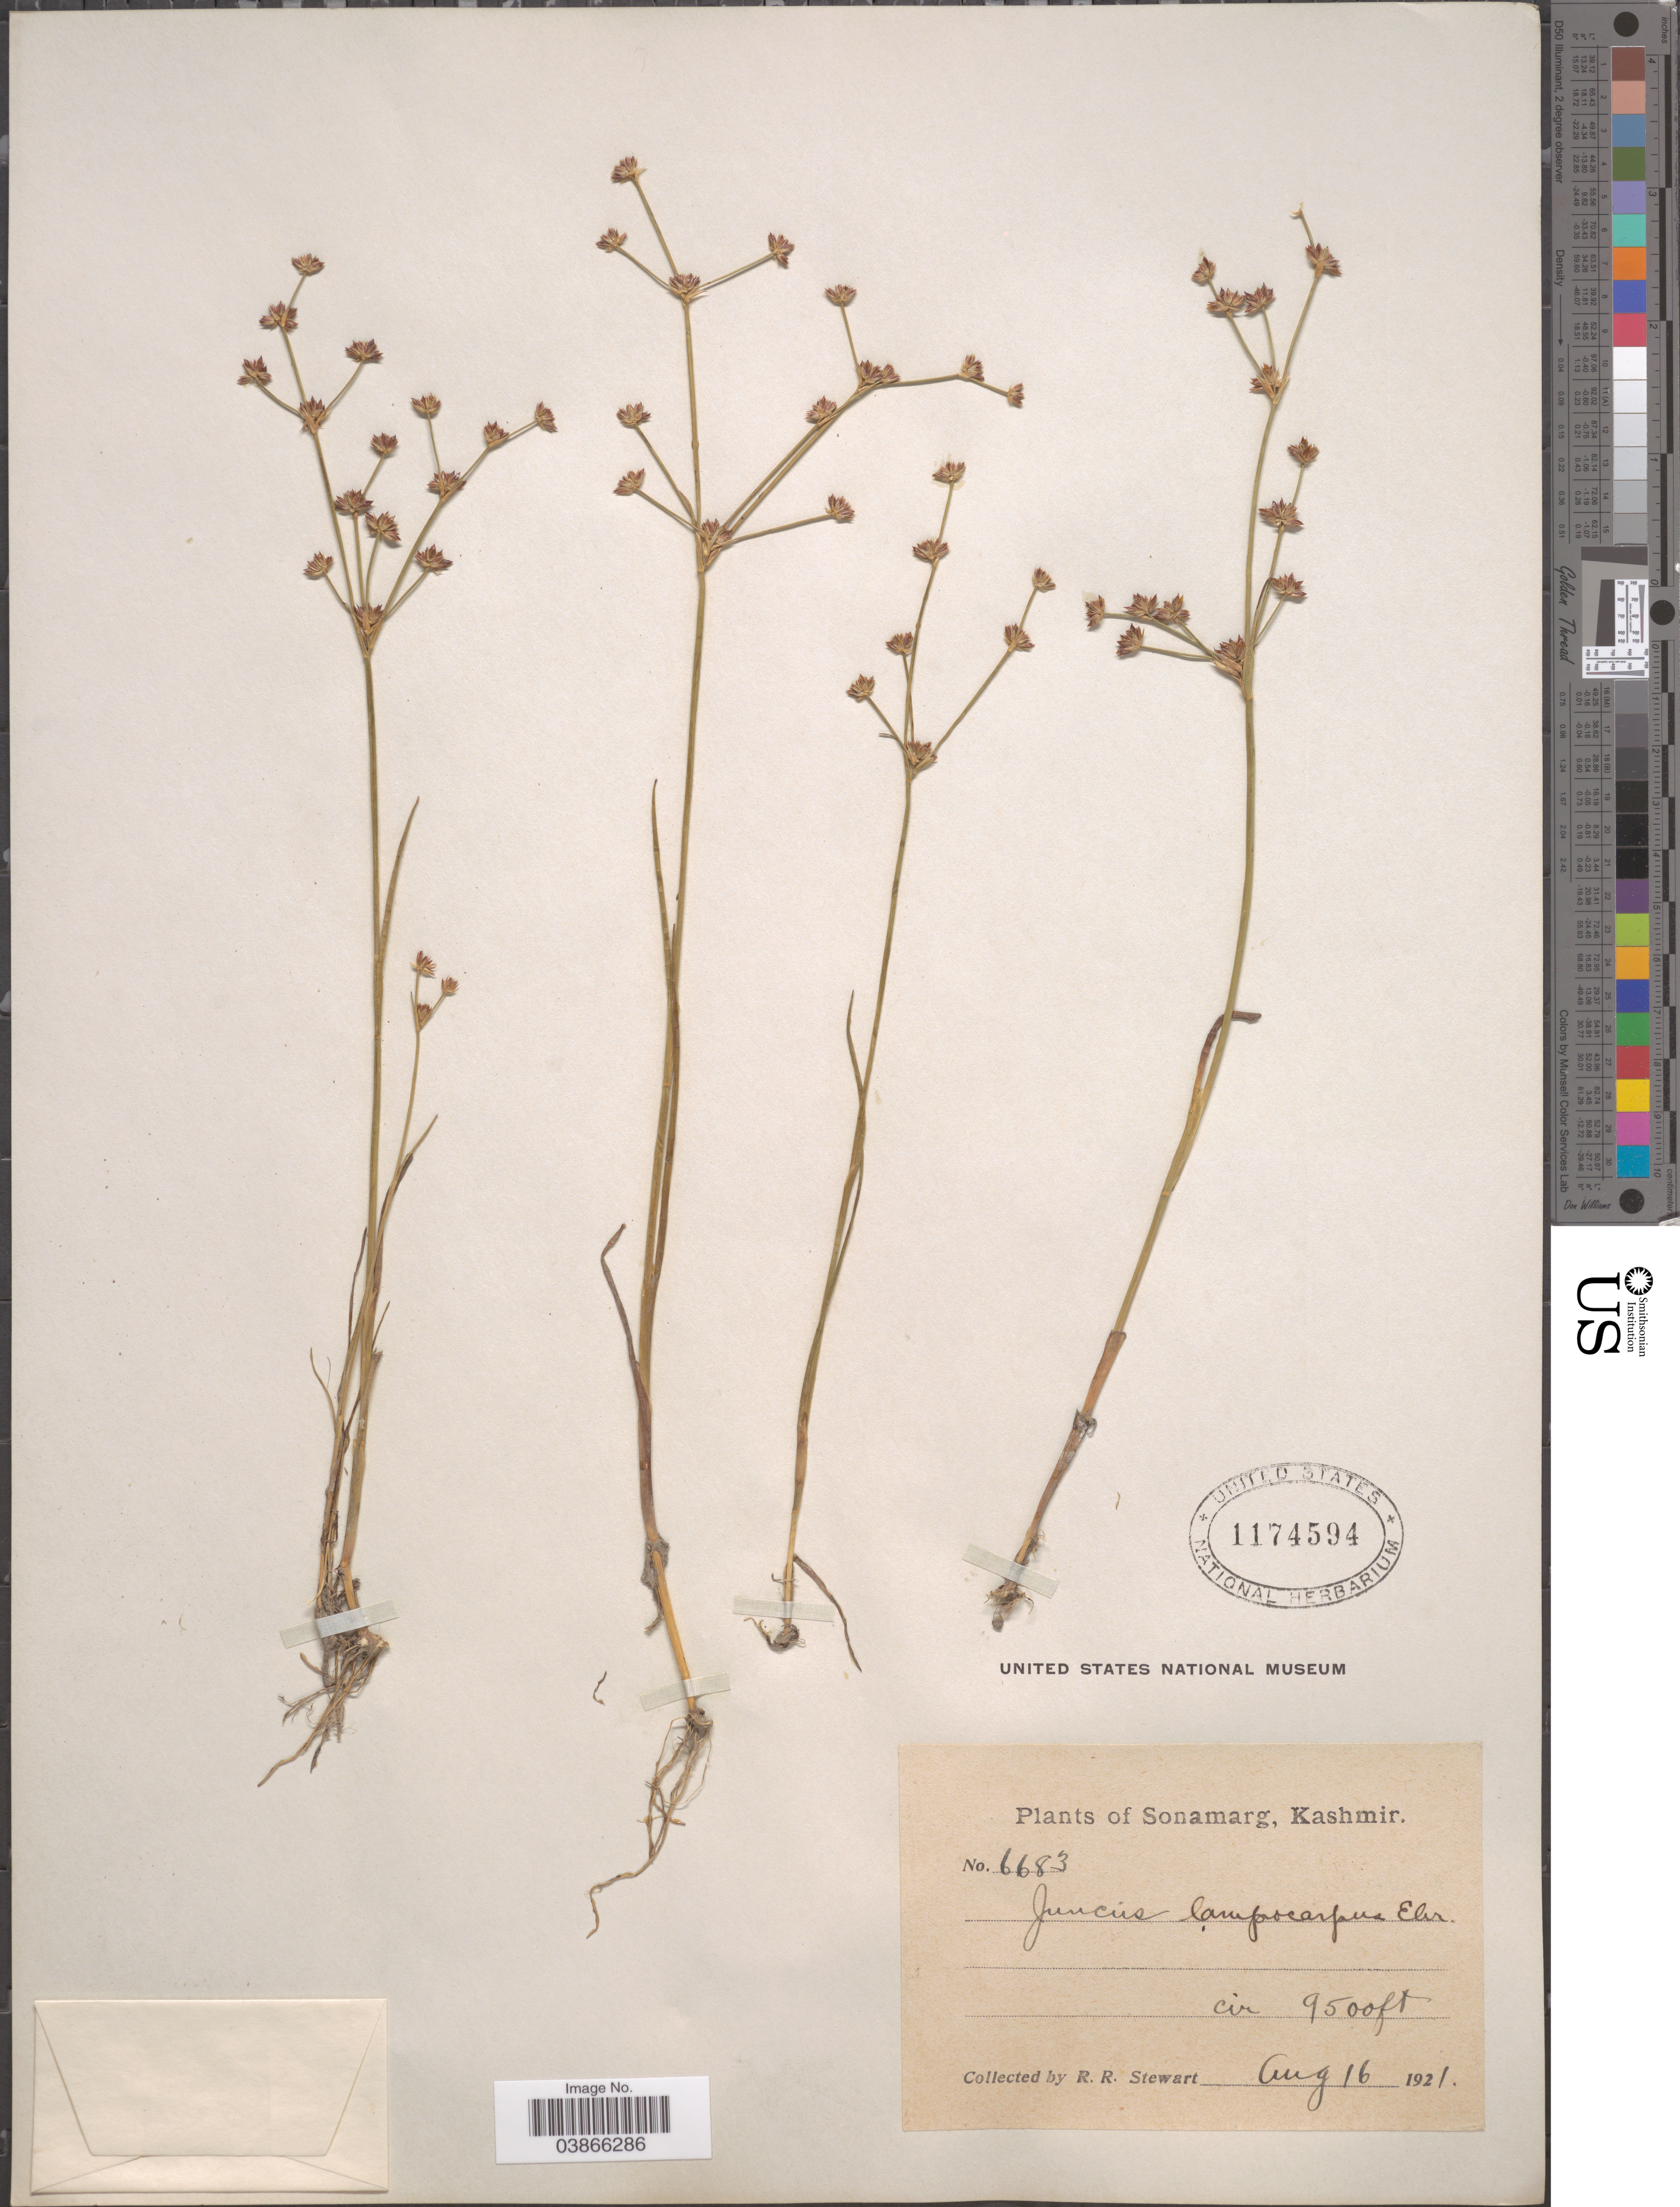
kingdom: Plantae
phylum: Tracheophyta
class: Liliopsida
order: Poales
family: Juncaceae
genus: Juncus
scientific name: Juncus lampocarpus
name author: Ehrh.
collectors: R. Stewart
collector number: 6683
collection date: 1921-08-16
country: India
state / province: Jammu and Kashmir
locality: Sonamarg, Kashmir.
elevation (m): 2896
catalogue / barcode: US 1174594